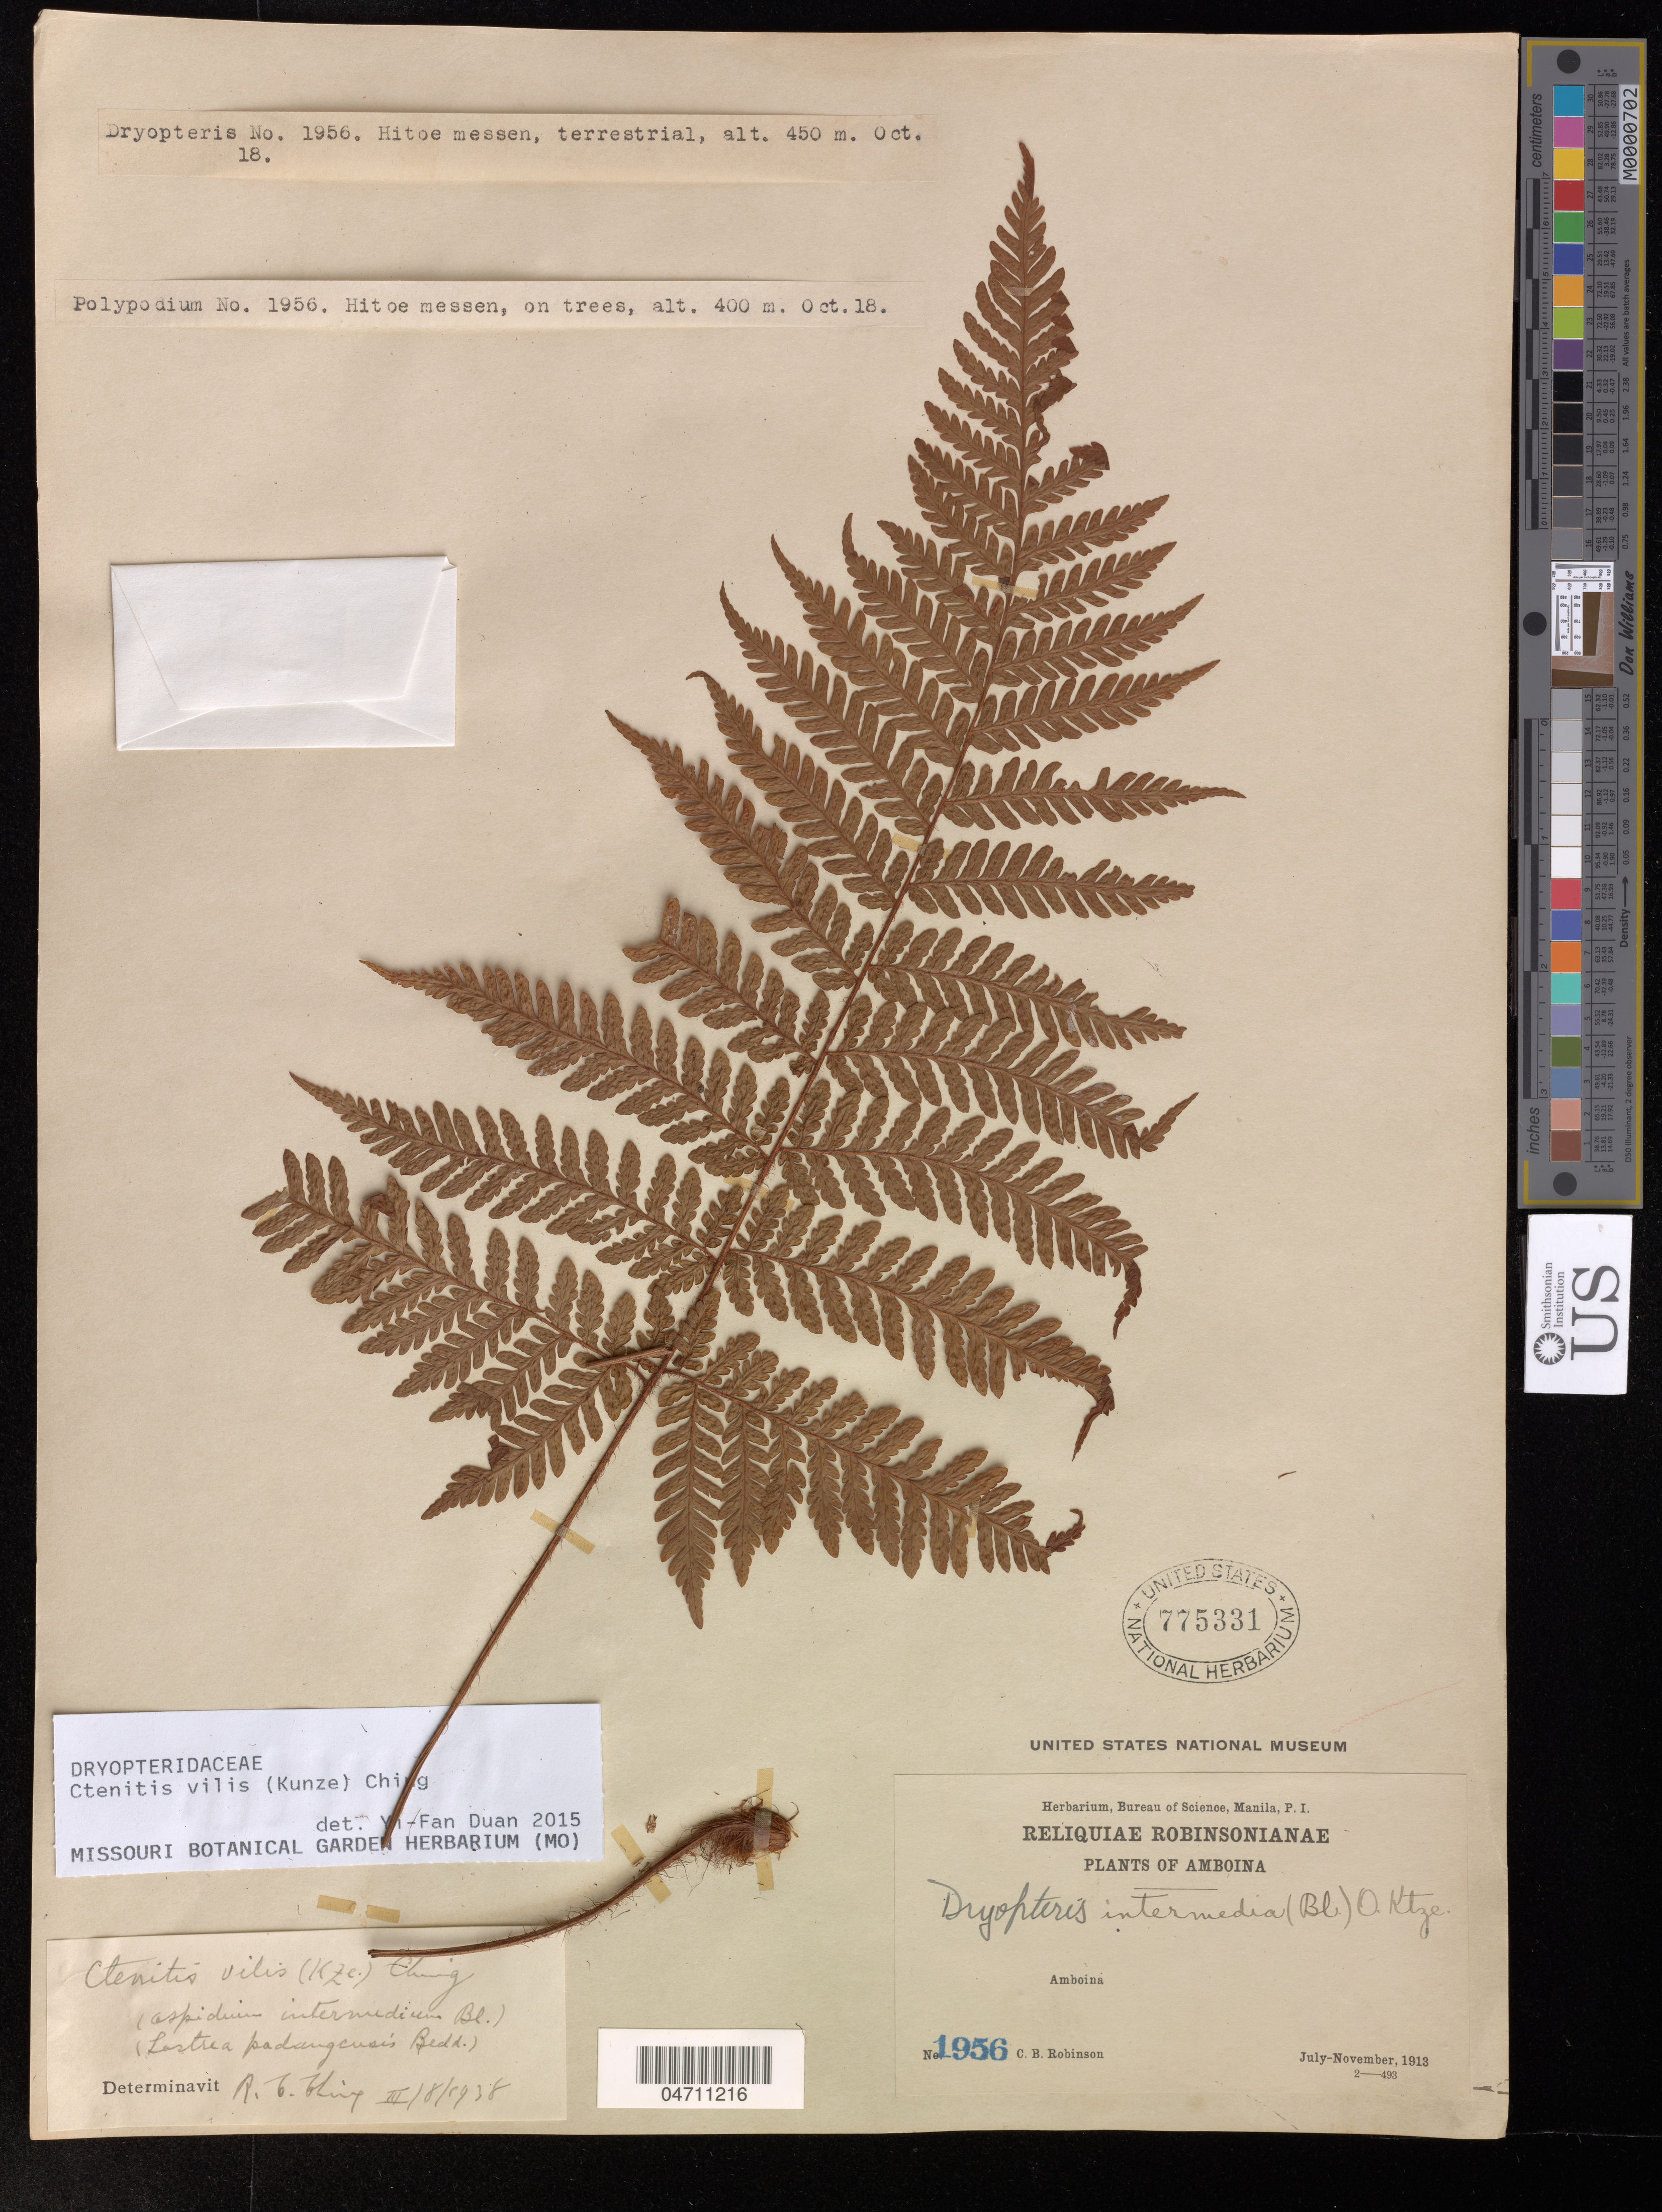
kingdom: Plantae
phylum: Tracheophyta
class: Polypodiopsida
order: Polypodiales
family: Dryopteridaceae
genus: Ctenitis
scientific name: Ctenitis vilis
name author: (Kunze) Ching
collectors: C. Robinson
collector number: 1956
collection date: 1913-07/1913-11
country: Indonesia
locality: Amboina.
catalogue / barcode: US 775331